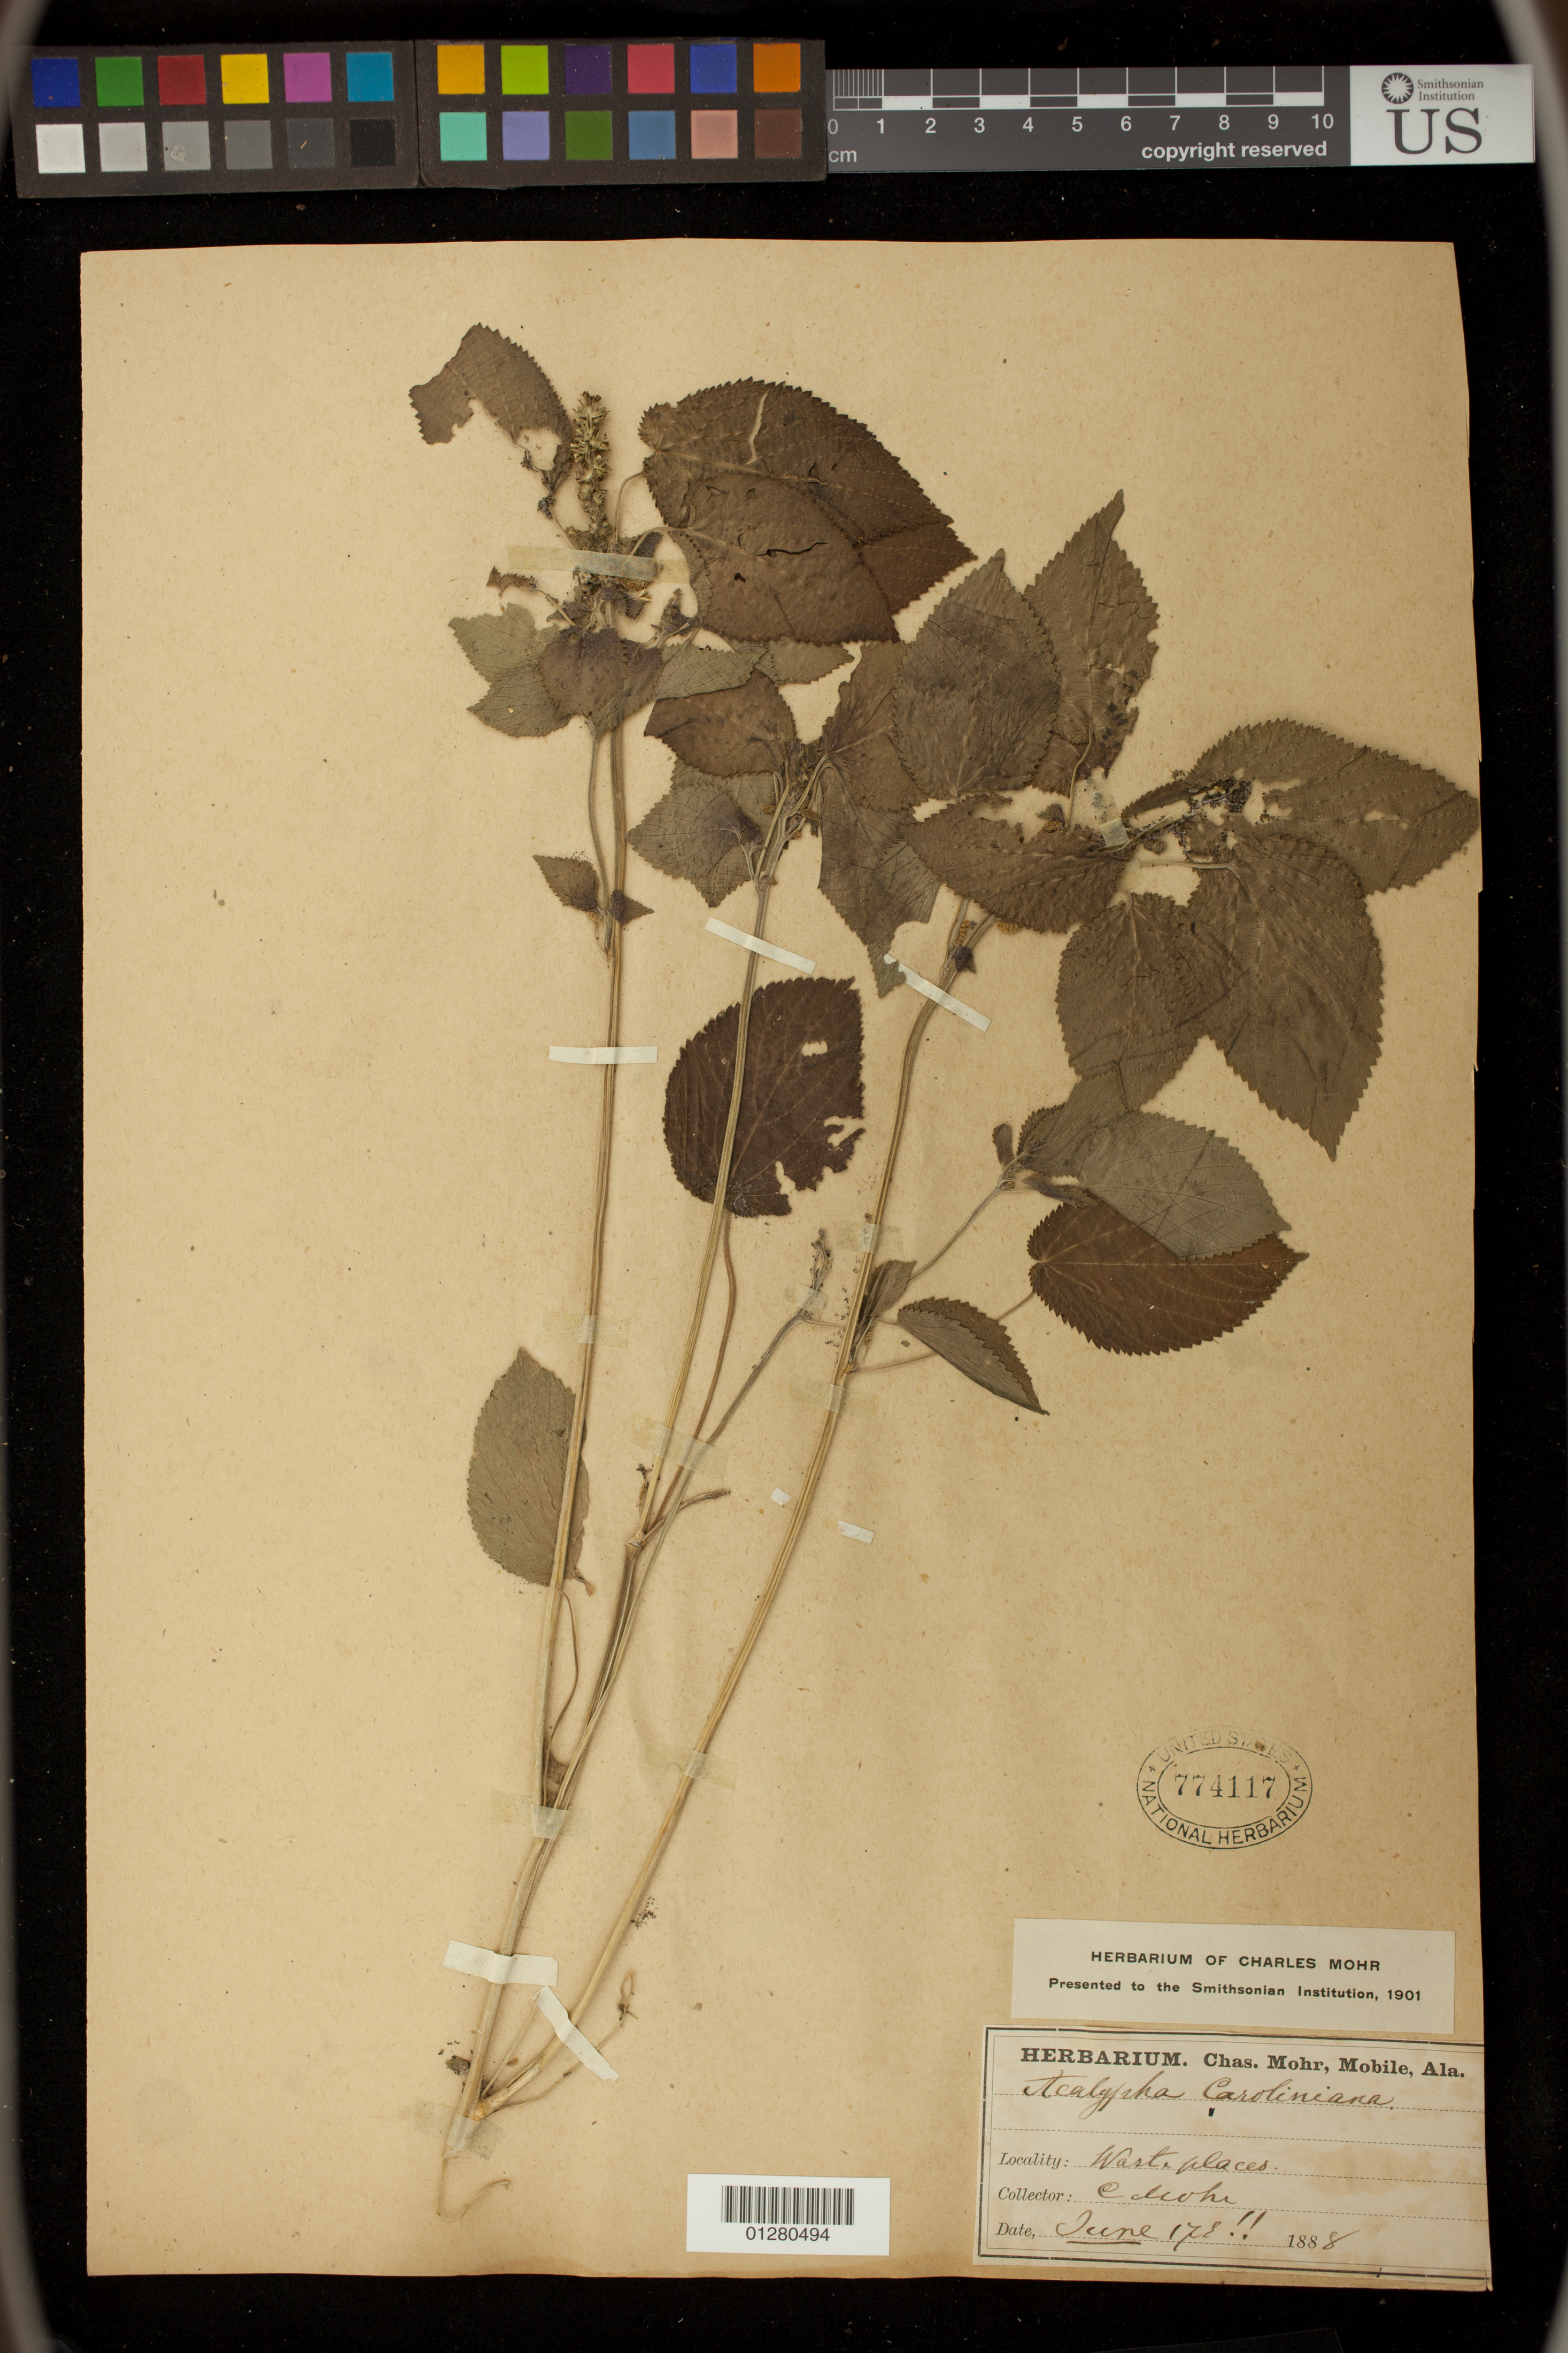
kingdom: Plantae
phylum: Tracheophyta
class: Magnoliopsida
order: Malpighiales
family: Euphorbiaceae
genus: Acalypha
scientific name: Acalypha ostryifolia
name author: Ridd.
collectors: C. T. Mohr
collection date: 1888-06-17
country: United States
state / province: Alabama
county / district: Mobile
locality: Mobile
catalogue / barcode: US 774117